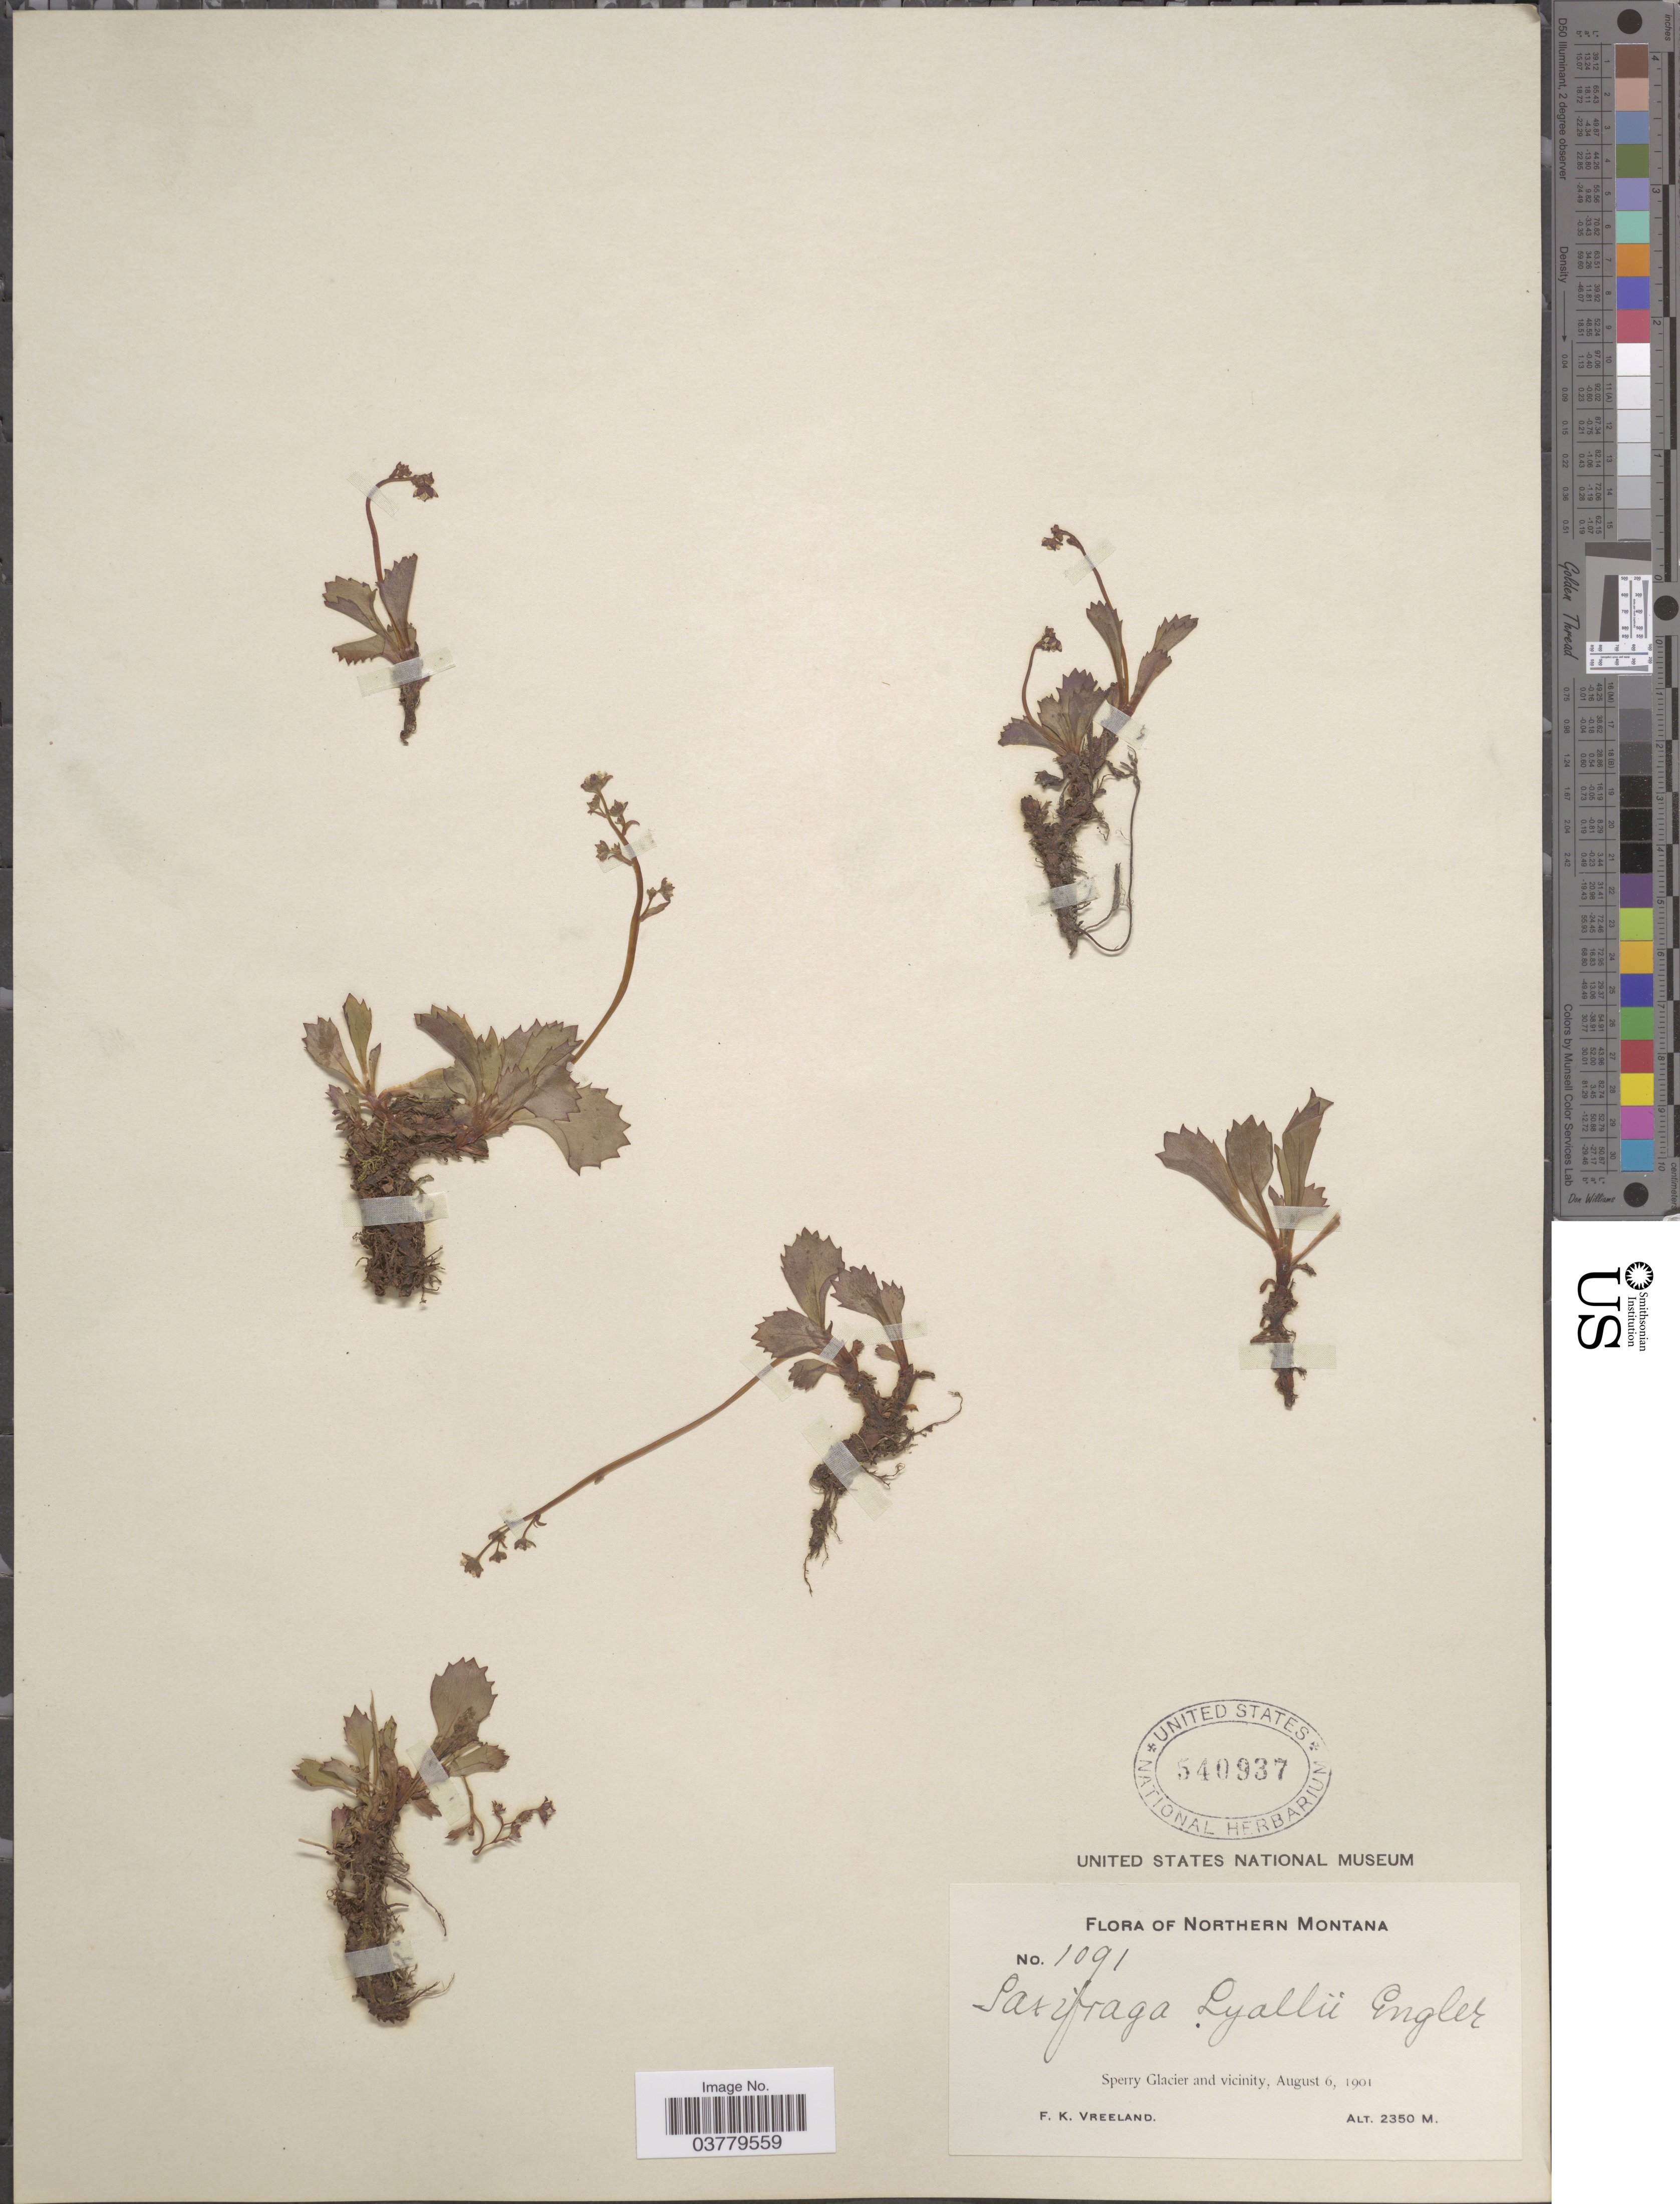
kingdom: Plantae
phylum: Tracheophyta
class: Magnoliopsida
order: Saxifragales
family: Saxifragaceae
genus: Micranthes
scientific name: Micranthes lyalii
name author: (Engl.) Small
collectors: F. Vreeland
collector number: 1091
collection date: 1901-08-06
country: United States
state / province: Montana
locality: Northern Montana. Sperry Glacier and vicinity.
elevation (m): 2350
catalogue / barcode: US 540937